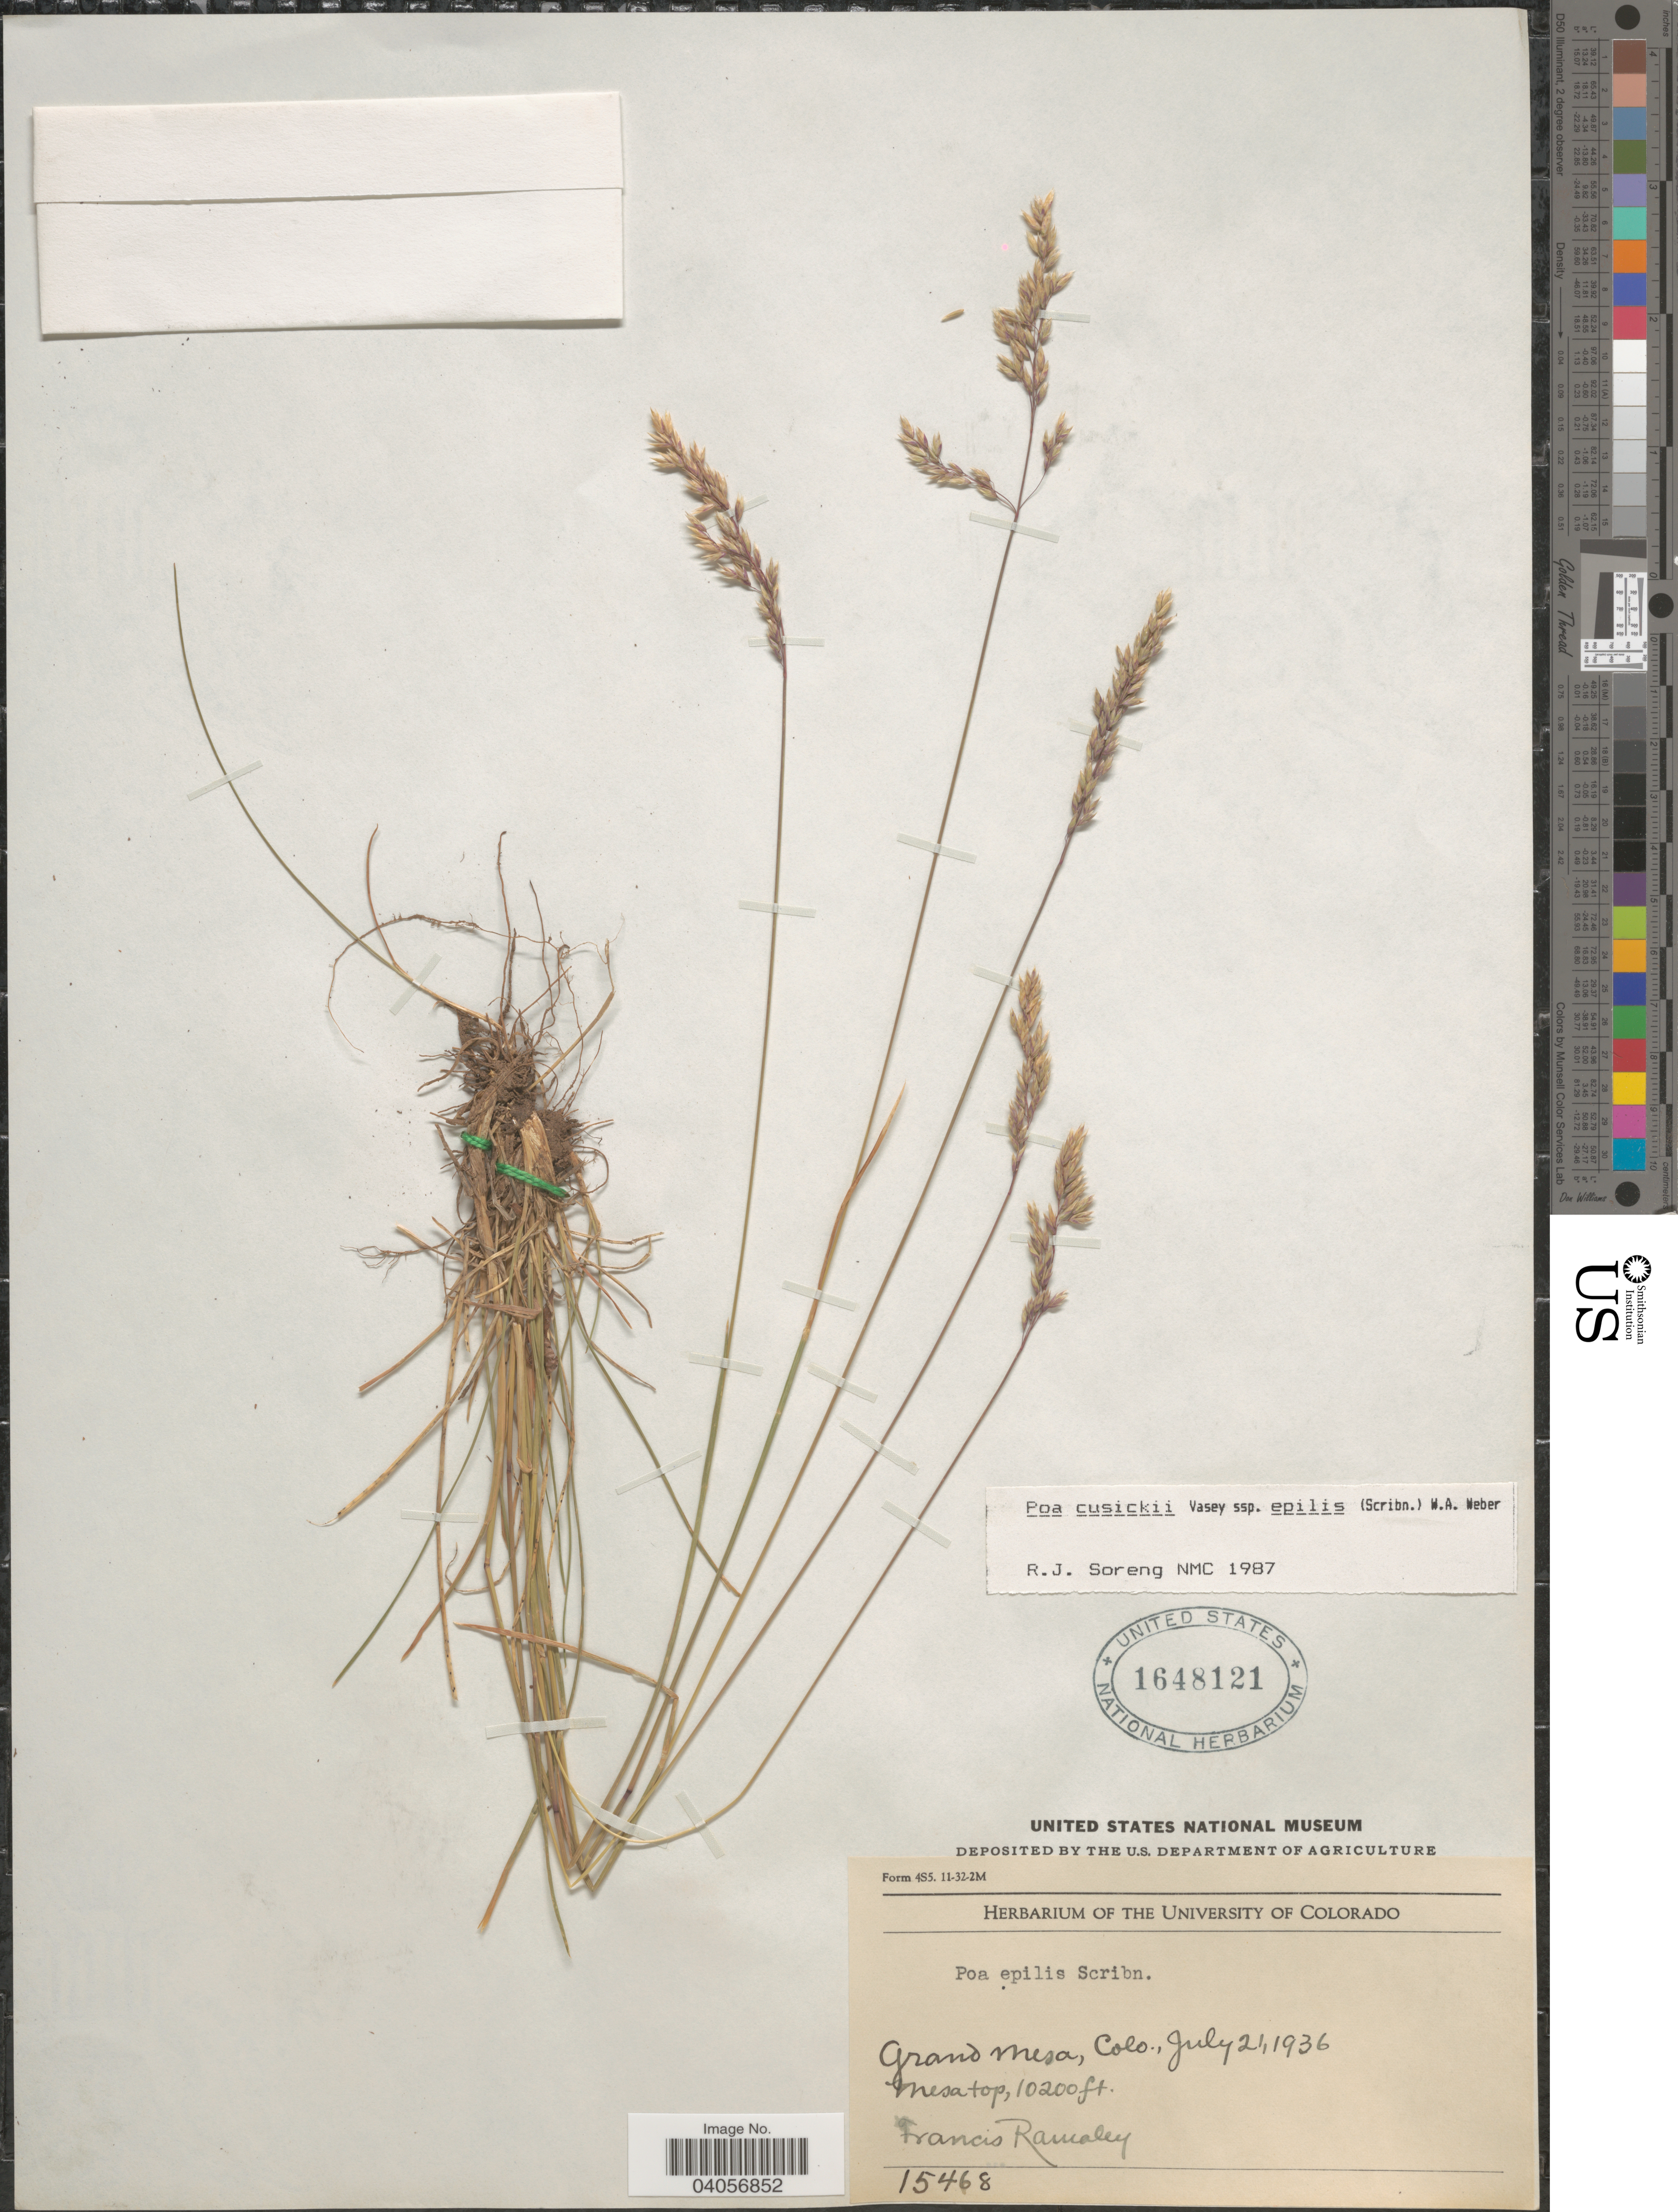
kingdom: Plantae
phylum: Tracheophyta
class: Liliopsida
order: Poales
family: Poaceae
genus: Poa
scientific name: Poa cusickii subsp. epilis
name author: (Scribn.) W.A. Weber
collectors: F. Ramaley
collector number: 15468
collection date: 1936-07-21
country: United States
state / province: Colorado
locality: Grand Mesa. Mesa top.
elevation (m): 3109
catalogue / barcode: US 1648121